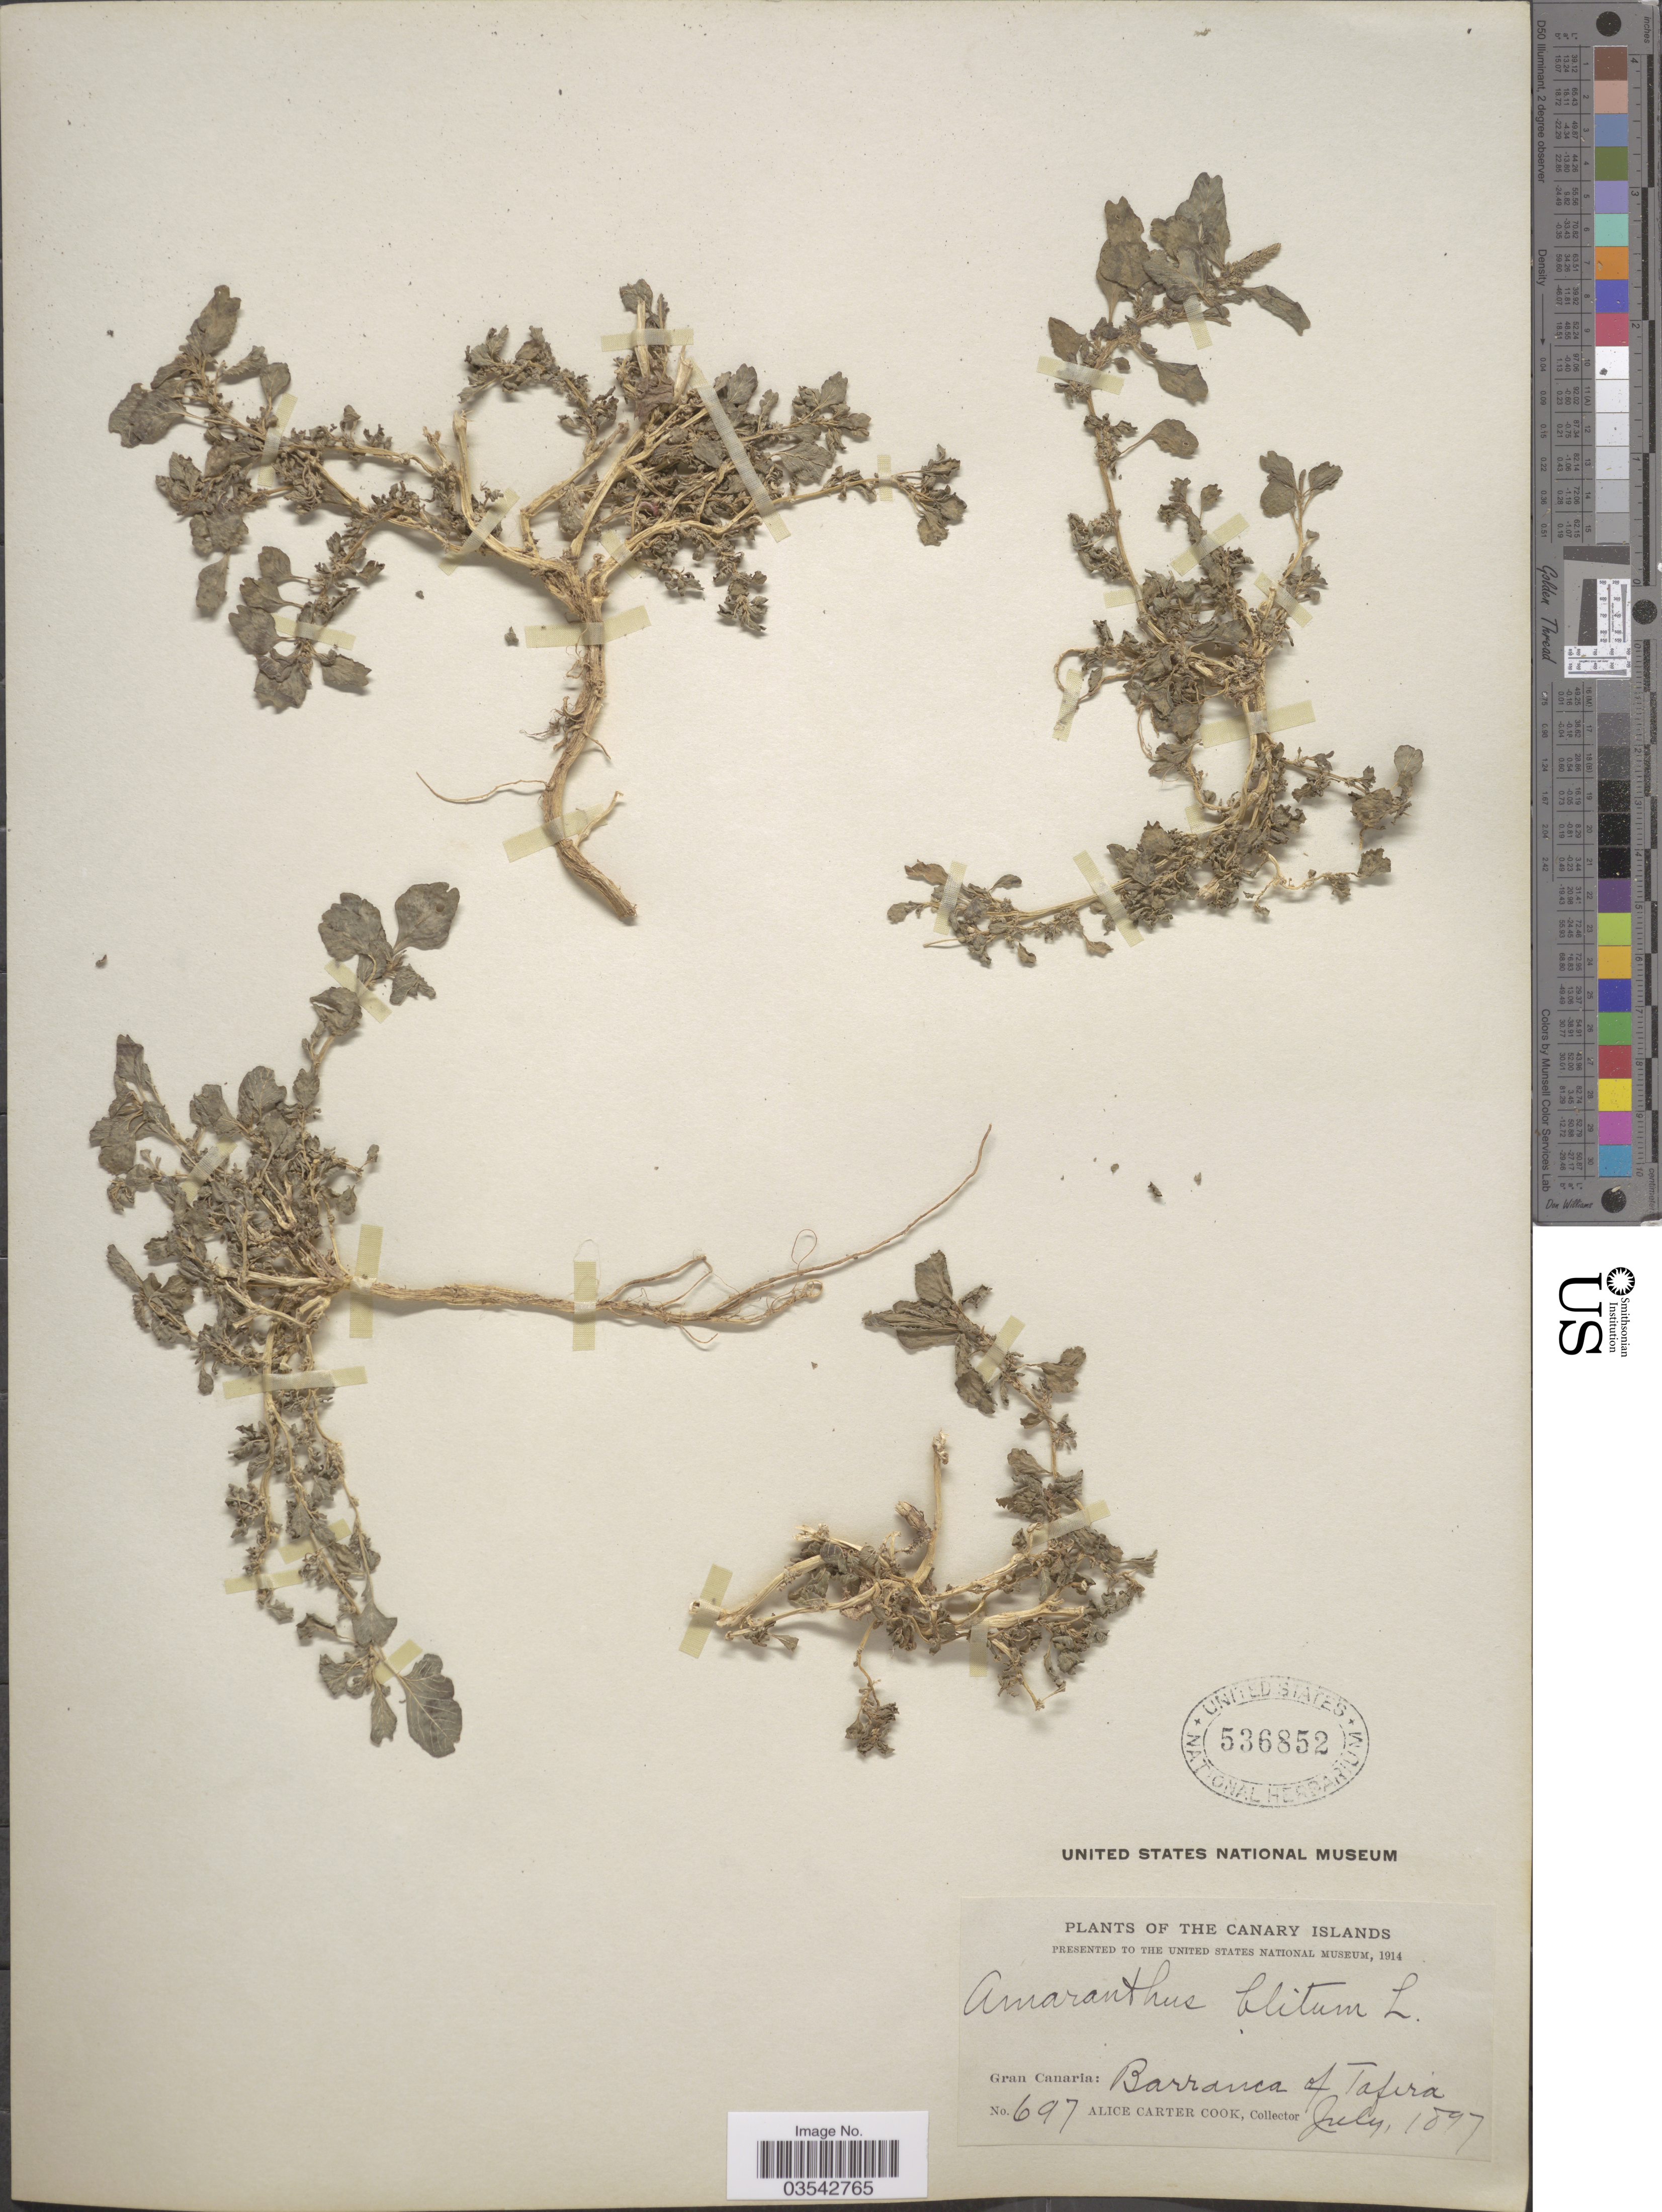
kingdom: Plantae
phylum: Tracheophyta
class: Magnoliopsida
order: Caryophyllales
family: Amaranthaceae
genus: Amaranthus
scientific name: Amaranthus blitum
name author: L.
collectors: Alice C. Cook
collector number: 697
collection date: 1897-07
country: Spain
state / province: Canarias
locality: The Canary Islands. Gran Canaria: Barranca of Tafira.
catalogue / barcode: US 536852